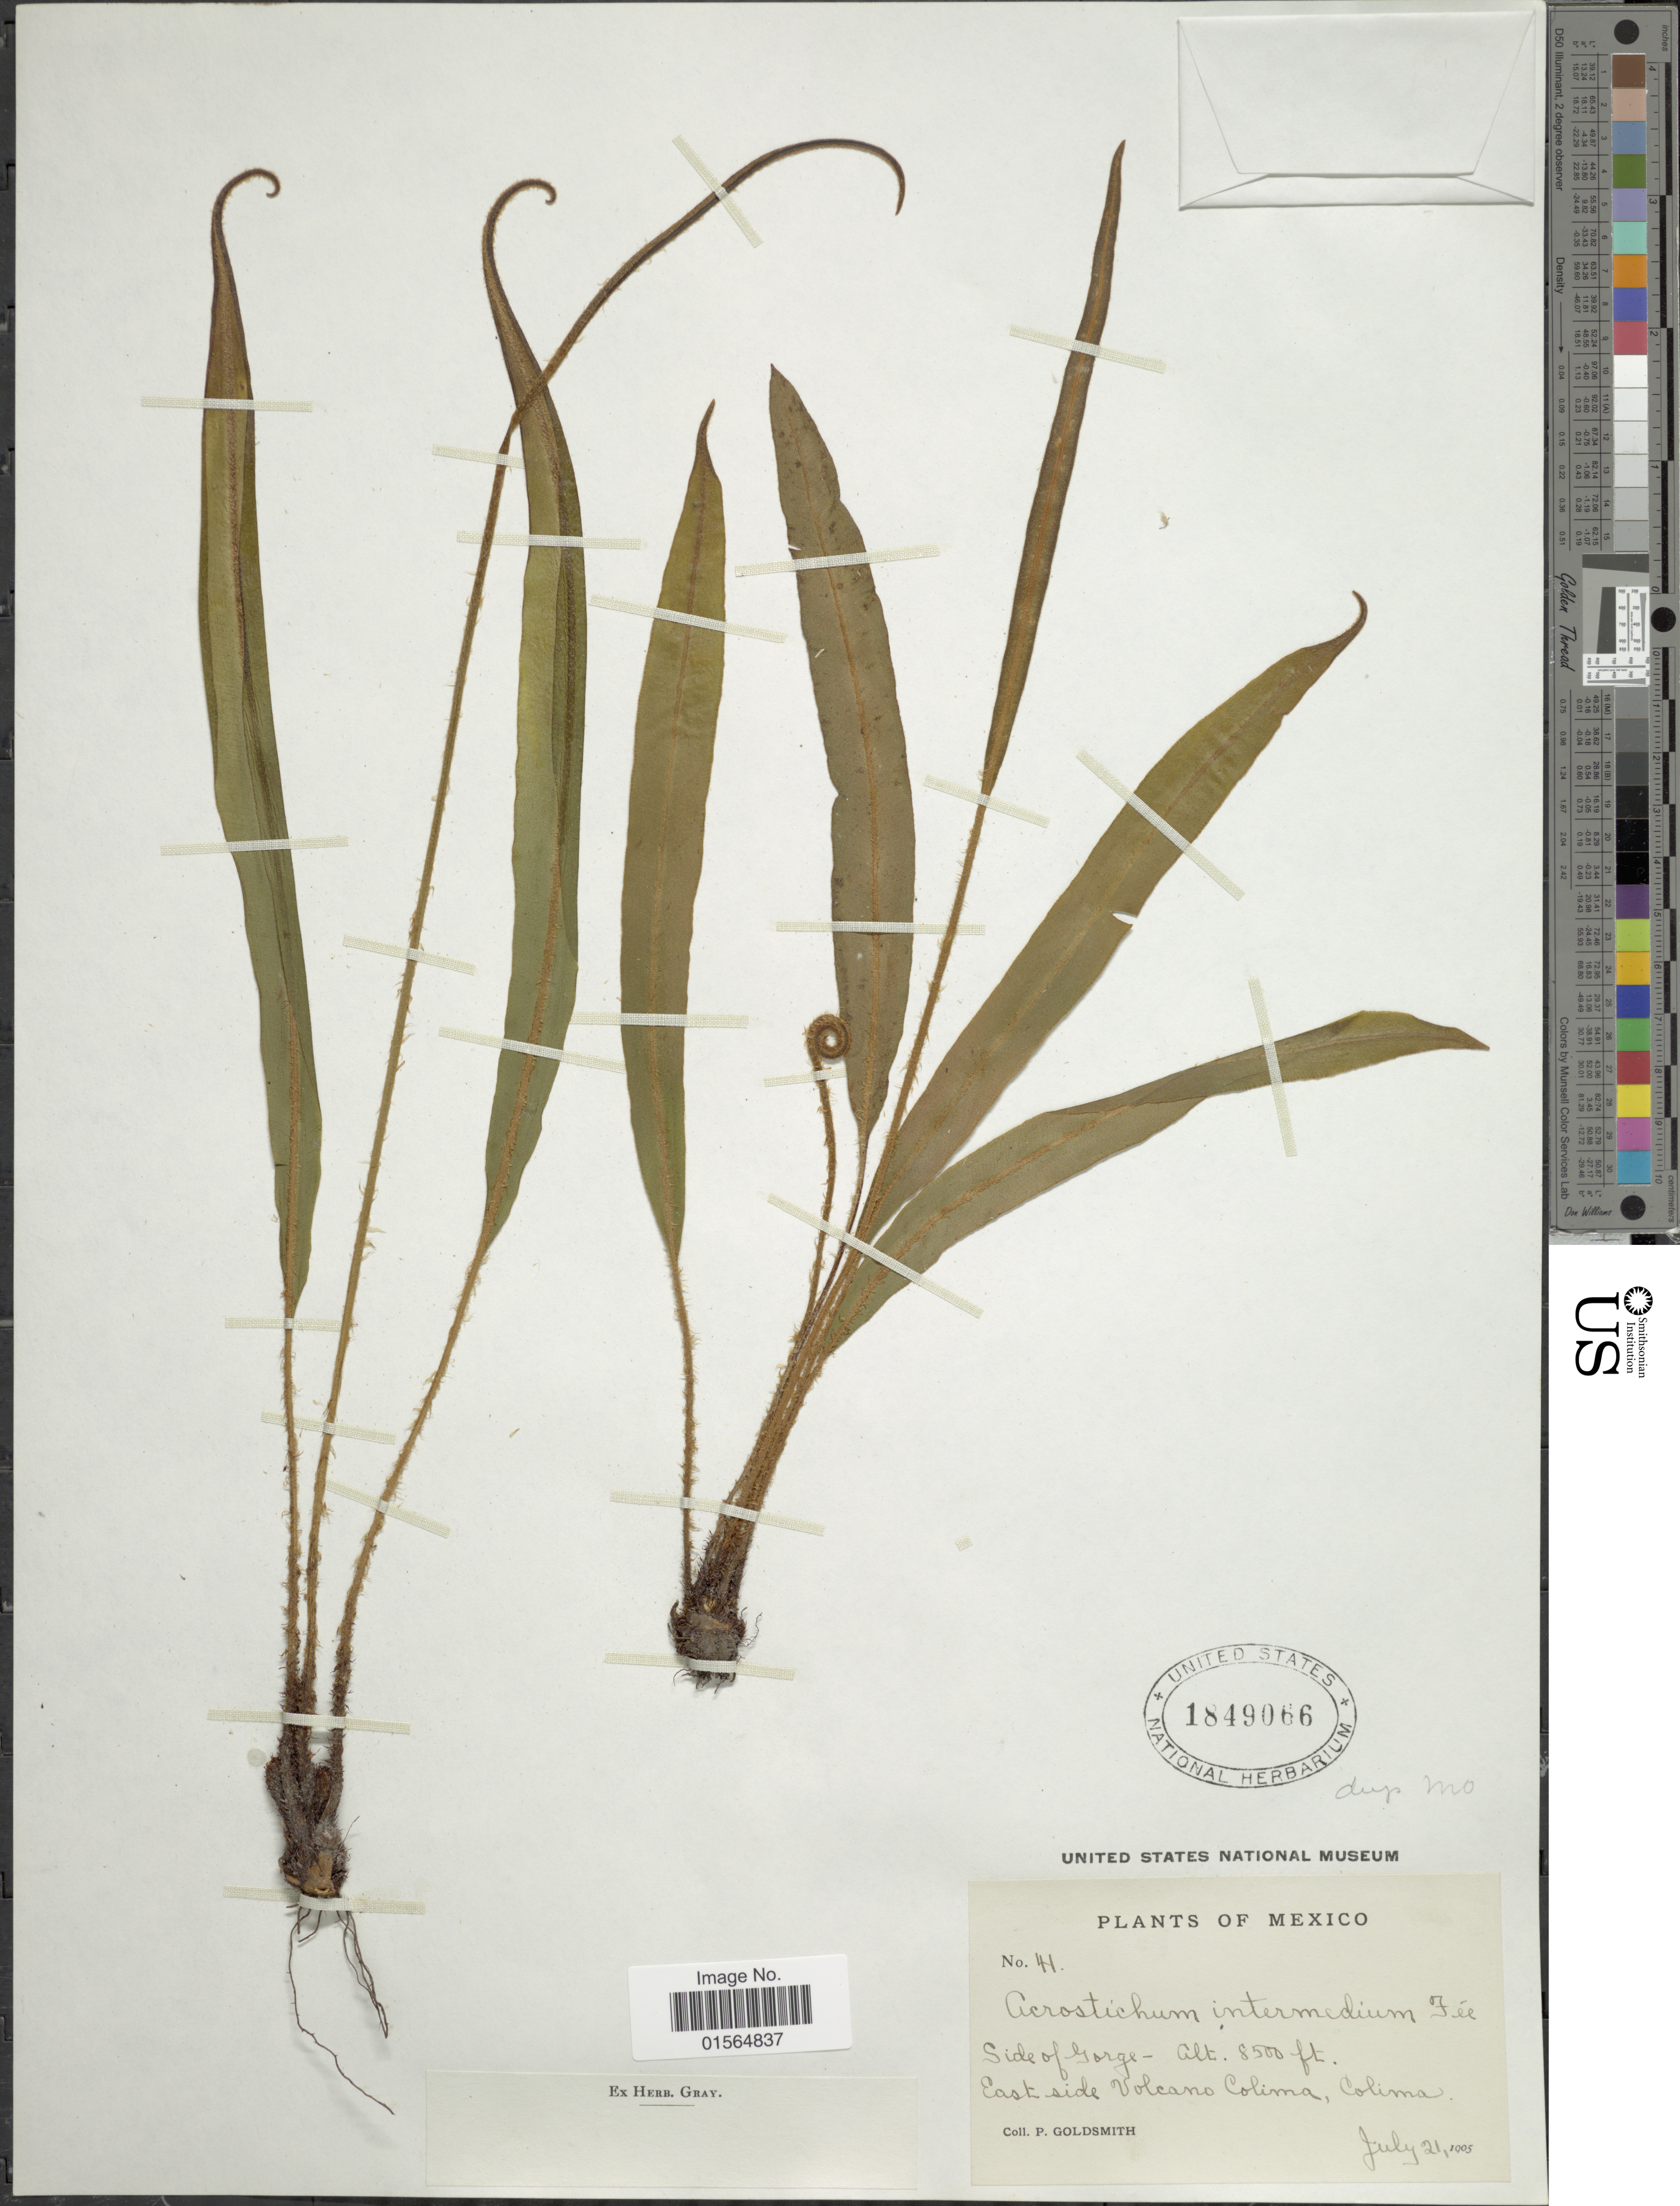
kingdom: Plantae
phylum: Tracheophyta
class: Polypodiopsida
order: Polypodiales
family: Dryopteridaceae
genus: Elaphoglossum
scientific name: Elaphoglossum petiolatum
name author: (Sw.) Urb.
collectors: P. Goldsmith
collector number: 41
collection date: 1905-07-21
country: Mexico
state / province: Colima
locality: Side of Jorge, East side Volcano Colima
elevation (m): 2591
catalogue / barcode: US 1849066